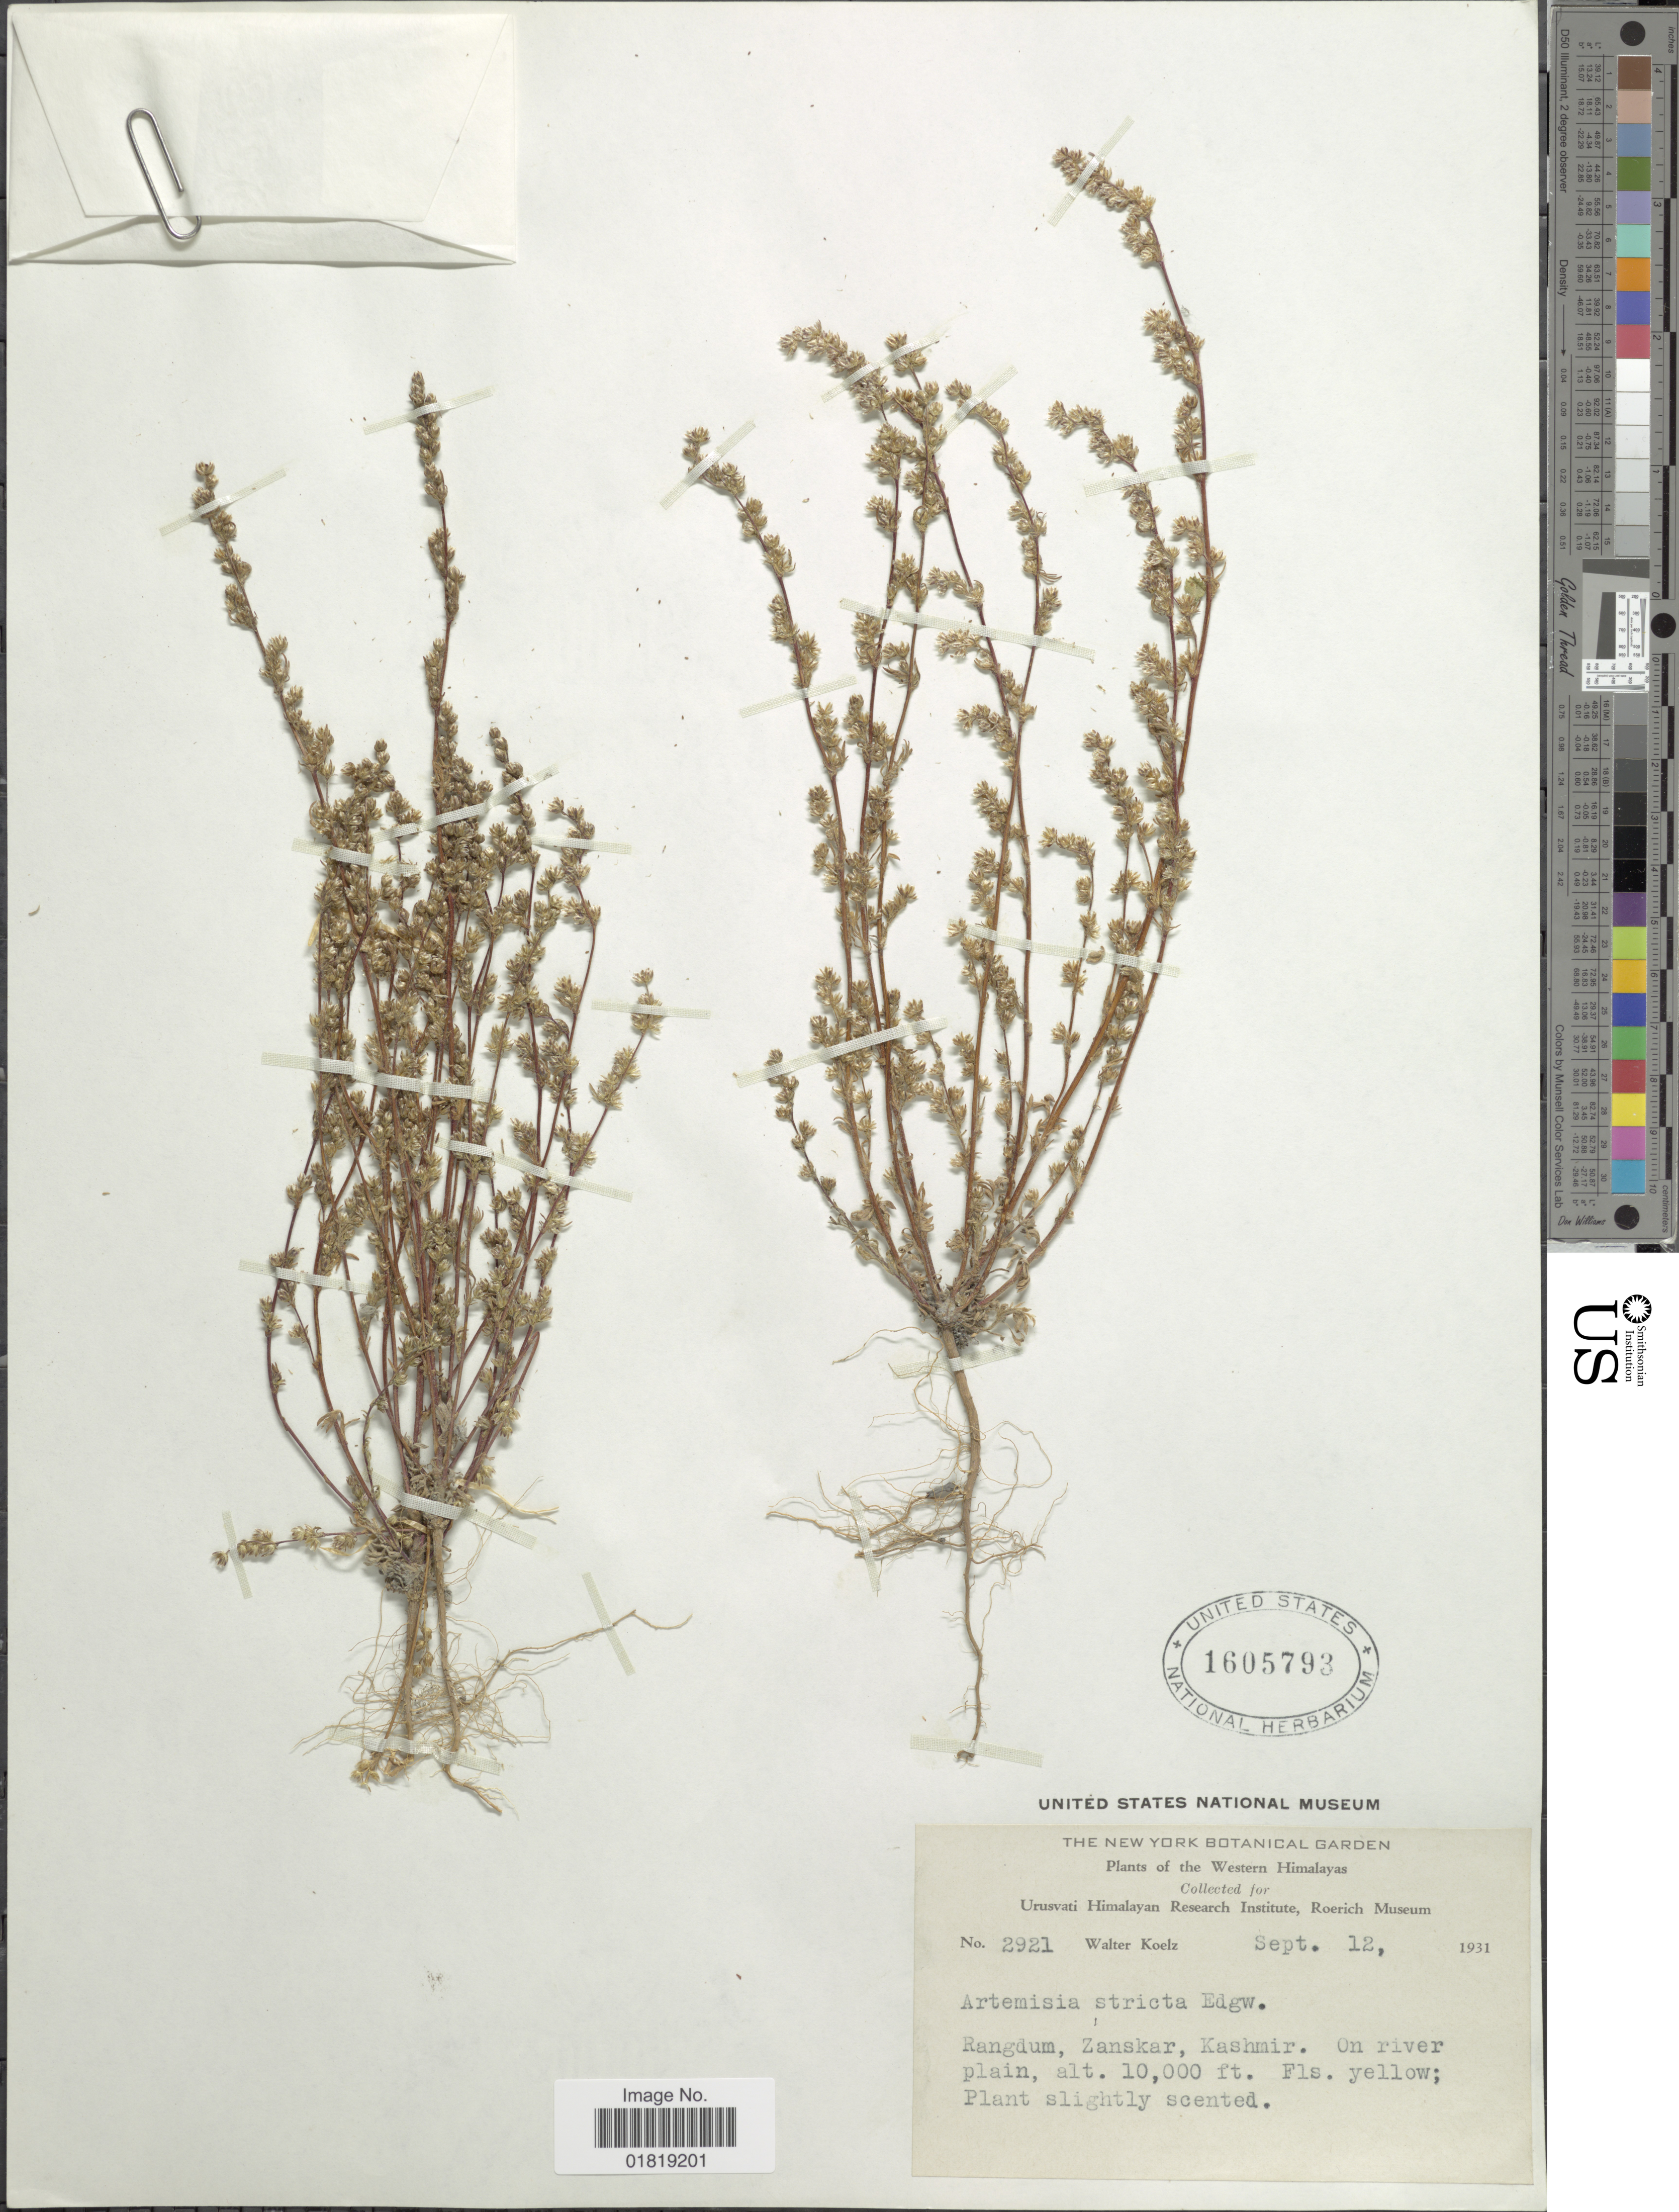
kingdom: Plantae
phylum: Tracheophyta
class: Magnoliopsida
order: Asterales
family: Asteraceae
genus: Artemisia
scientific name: Artemisia stricta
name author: Edgew.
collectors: W. N. Koelz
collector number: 2921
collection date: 1931-09-12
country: India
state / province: Jammu and Kashmir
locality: Western Himalayas, Rangdum, Zanskar, Kashmir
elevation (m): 3048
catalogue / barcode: US 1605793